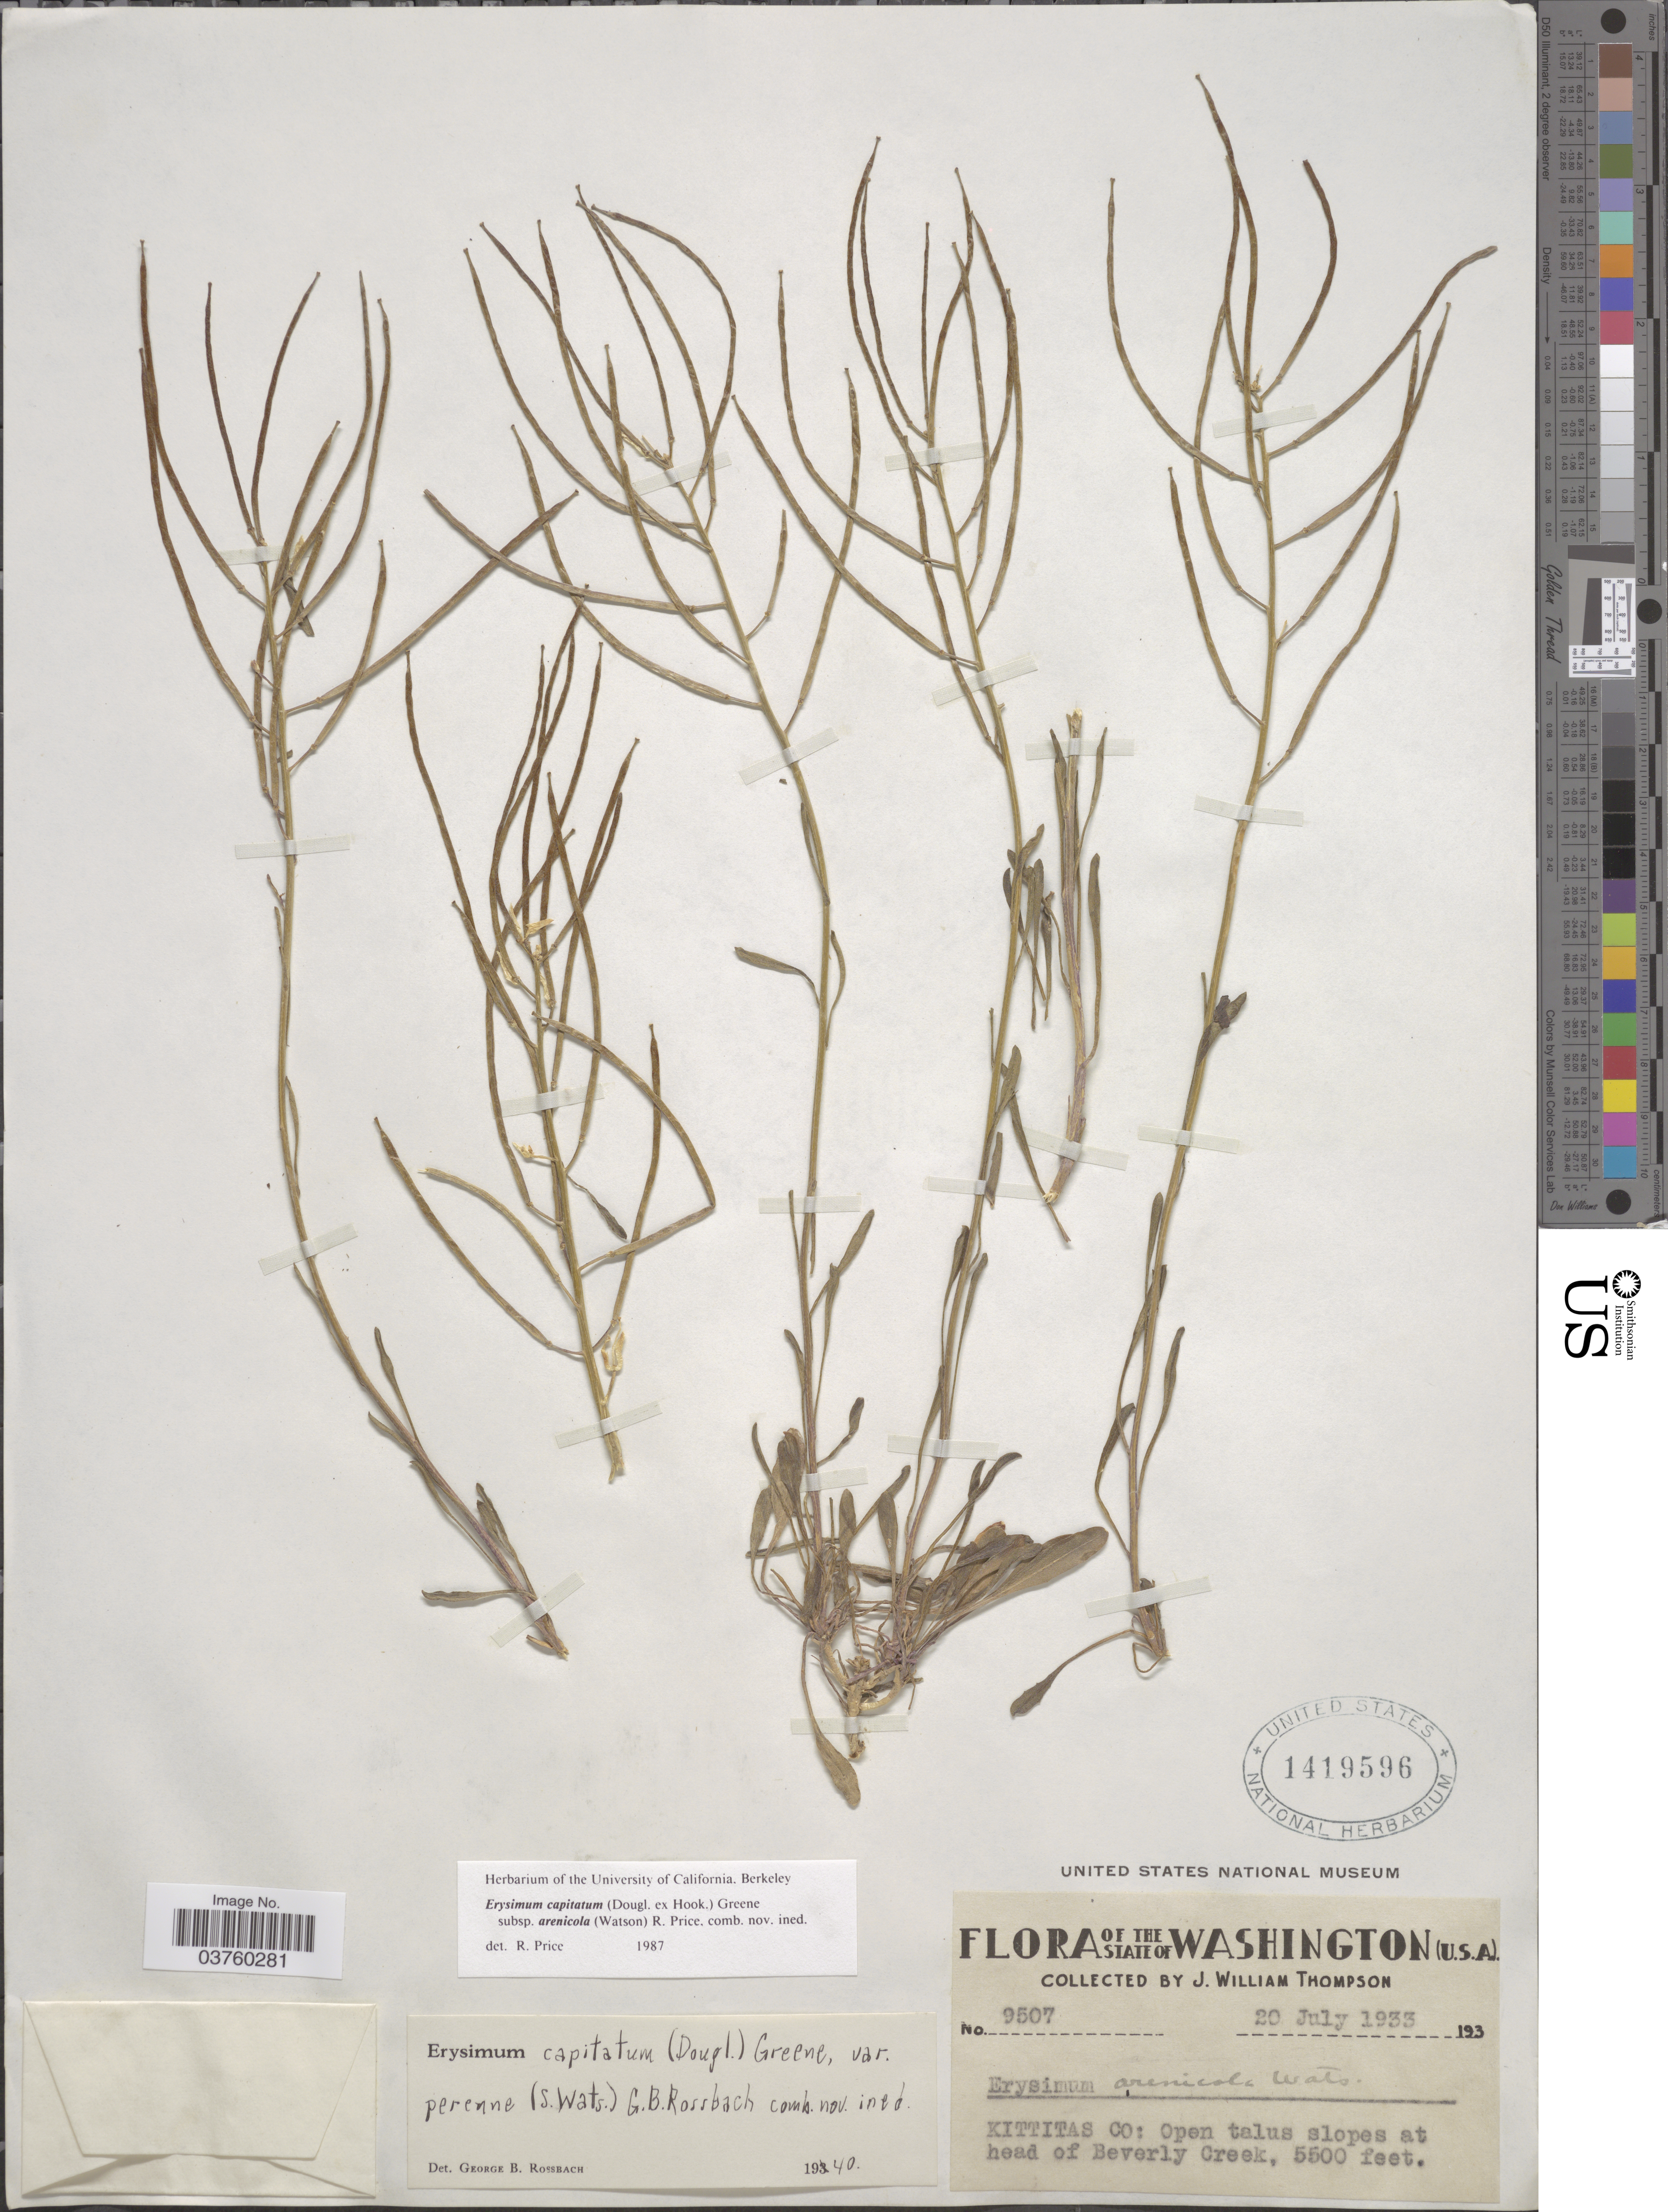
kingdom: Plantae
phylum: Tracheophyta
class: Magnoliopsida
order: Brassicales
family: Brassicaceae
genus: Erysimum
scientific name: Erysimum capitatum subsp. arenicola (S. Watson) R.A. Price, comb. nov. ined.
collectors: J. W. Thompson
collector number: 9507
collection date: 1933-07-20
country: United States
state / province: Washington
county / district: Kittitas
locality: Kittitas co: Open talus slopes at head of Beverly Creek.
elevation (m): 1676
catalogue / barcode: US 1419596